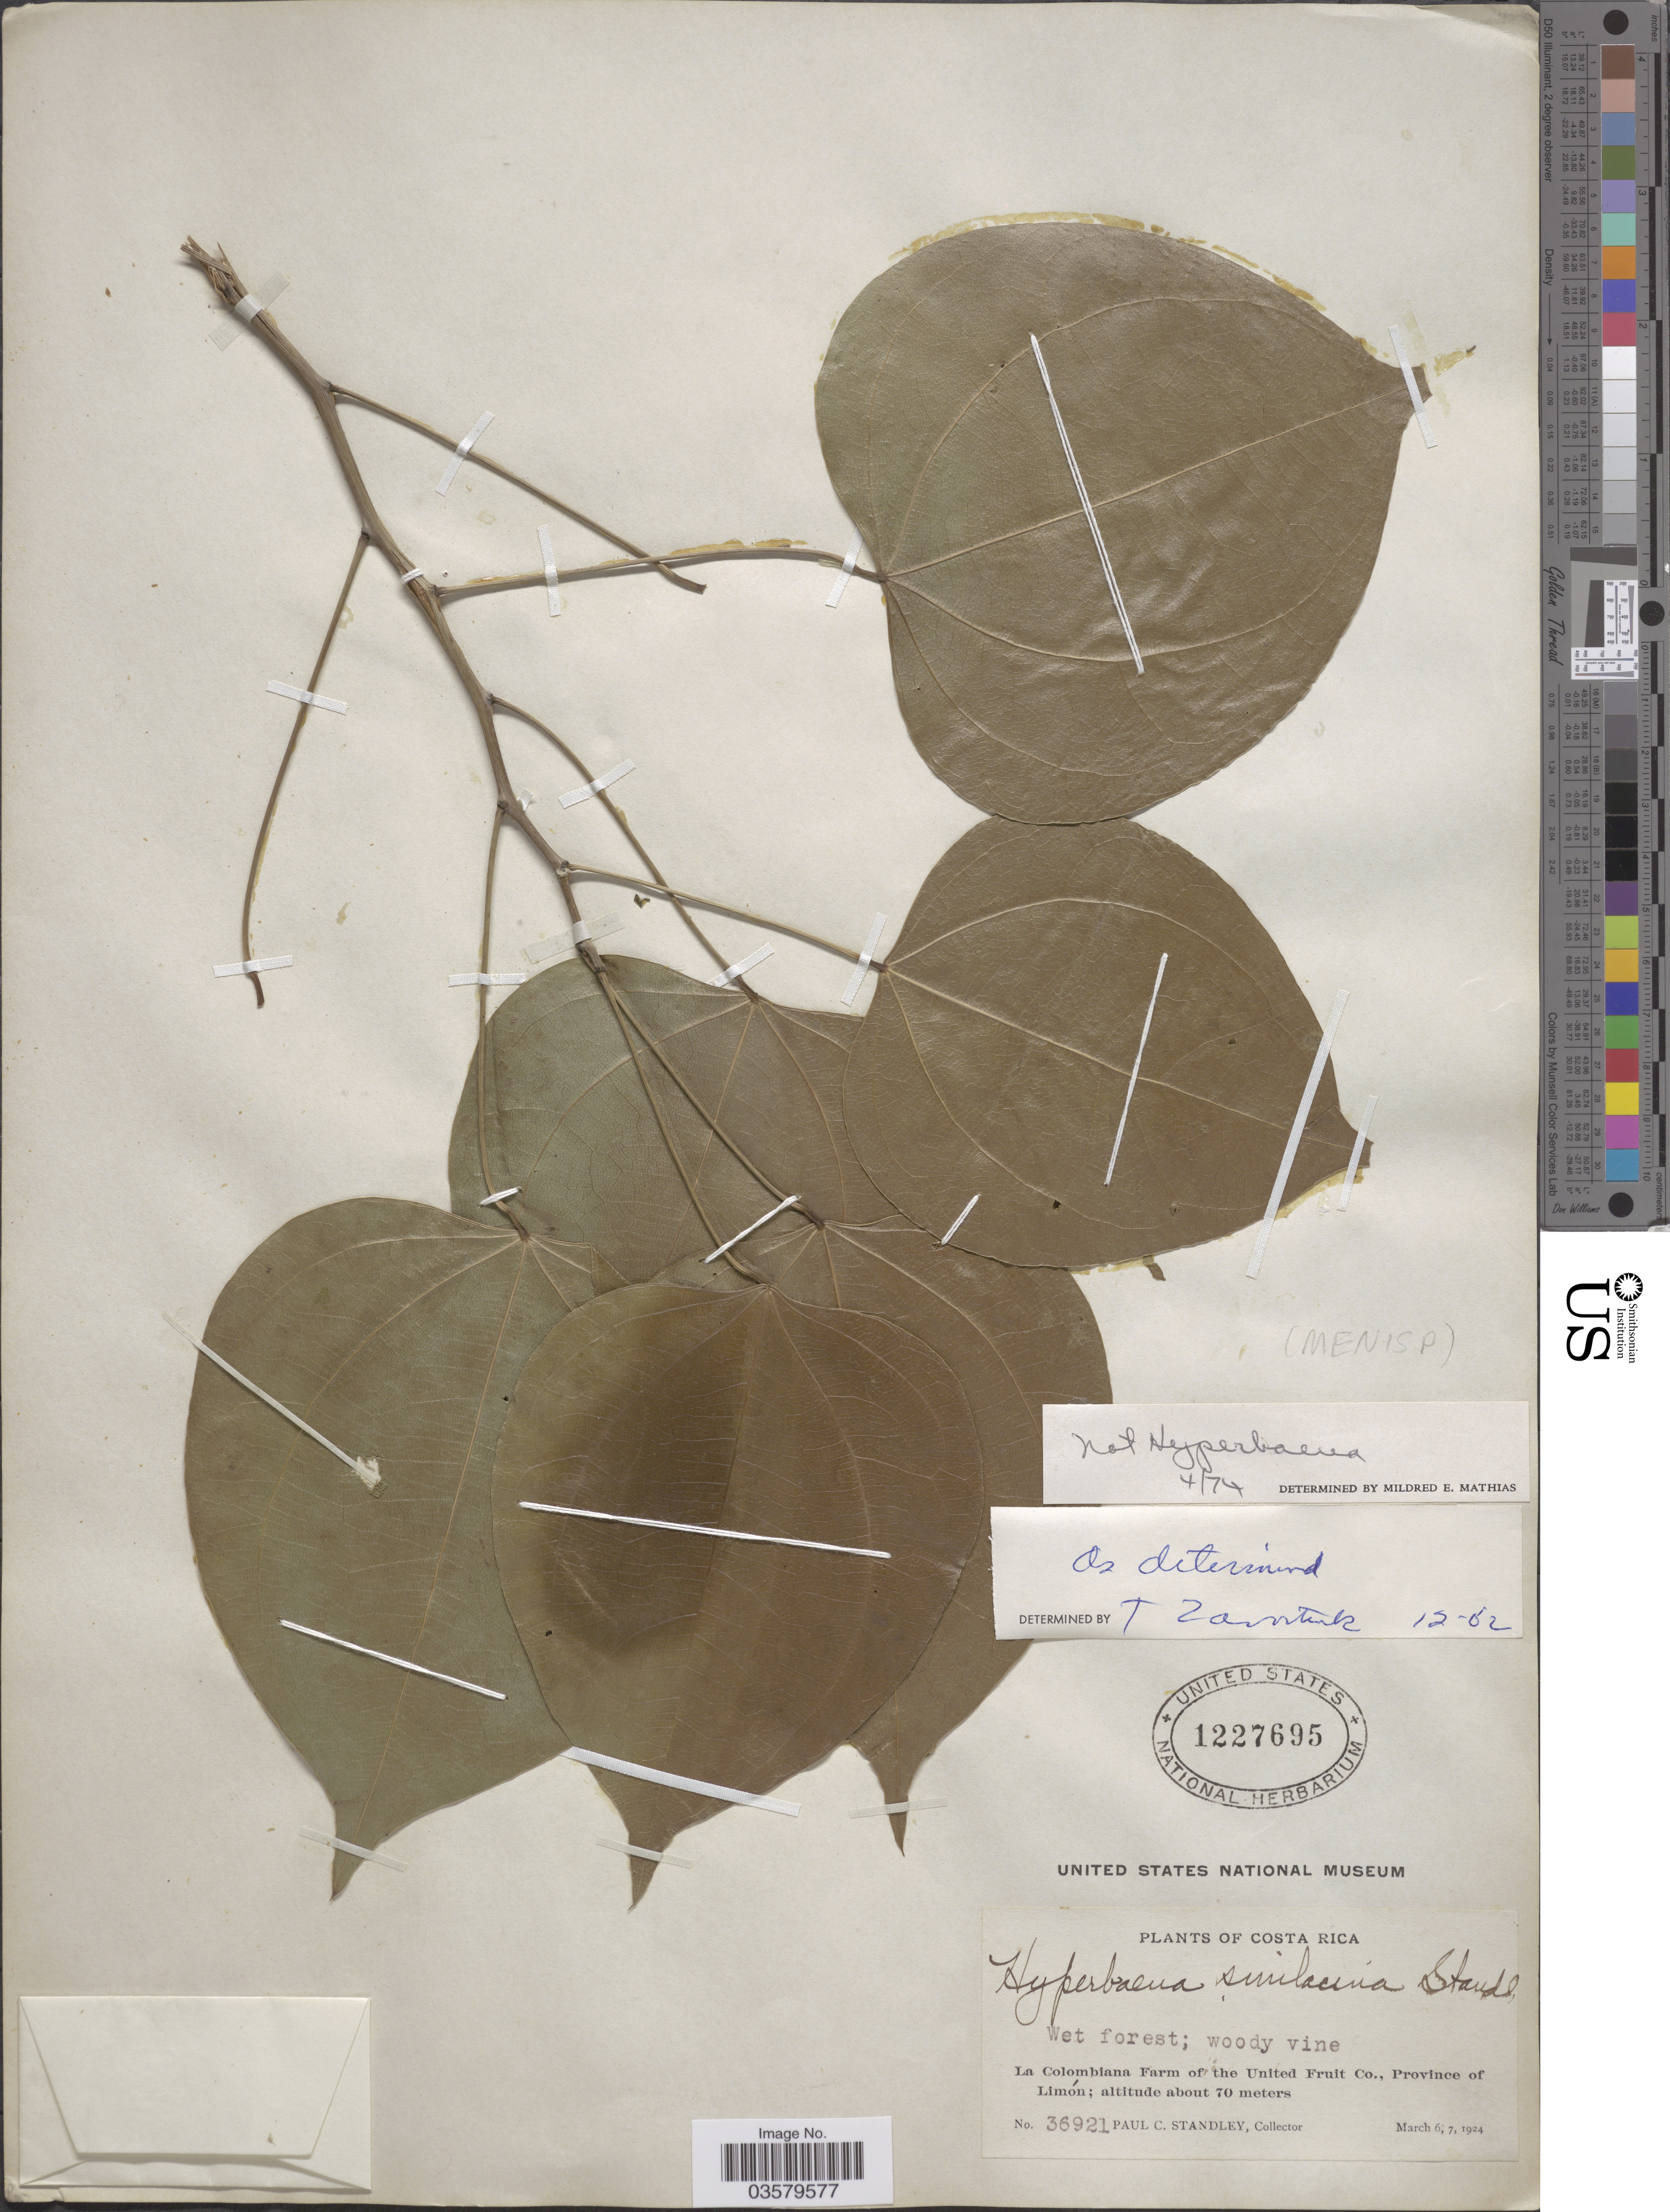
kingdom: Plantae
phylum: Tracheophyta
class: Magnoliopsida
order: Ranunculales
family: Menispermaceae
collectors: P. C. Standley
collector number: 36921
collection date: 1924-03-06/1924-03-07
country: Costa Rica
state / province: Limón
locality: La Colombiana Farm of the United Fruit Co.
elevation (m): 70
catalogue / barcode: US 1227695